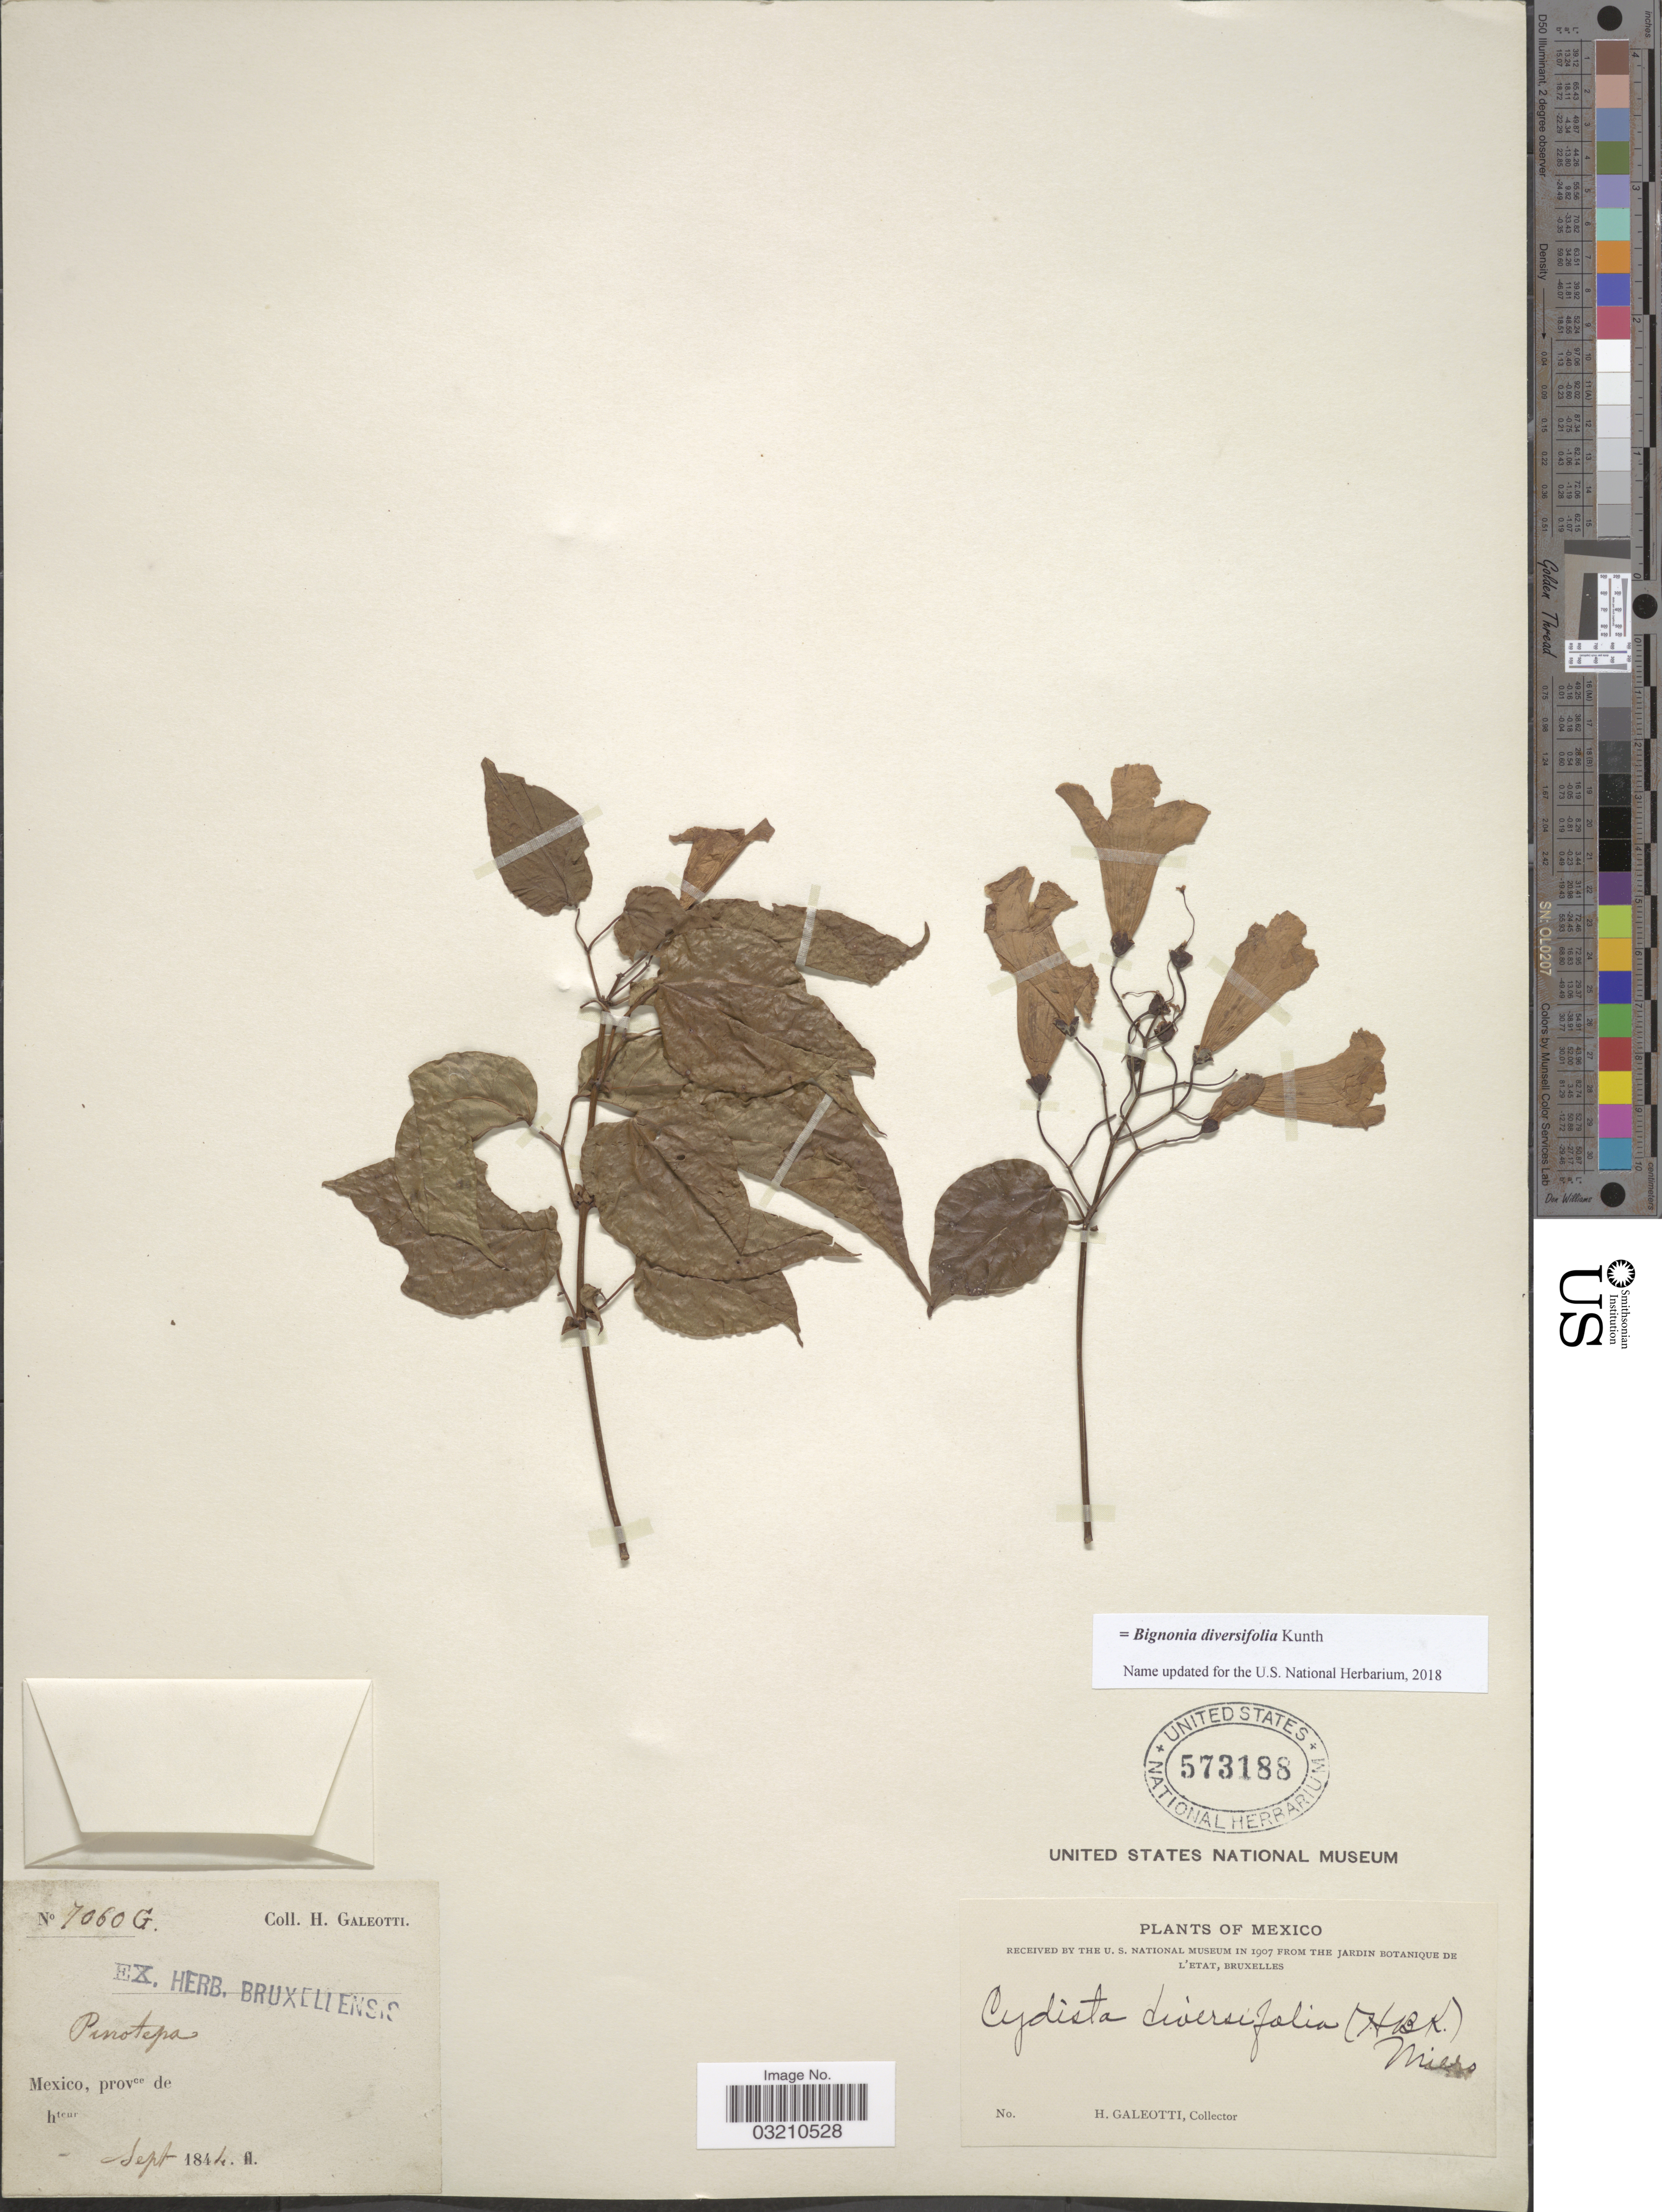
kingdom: Plantae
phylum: Tracheophyta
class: Magnoliopsida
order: Lamiales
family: Bignoniaceae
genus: Bignonia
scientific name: Bignonia diversifolia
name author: Kunth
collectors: H. G. Galeotti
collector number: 7060G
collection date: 1844-09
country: Mexico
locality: Pinotepa. Mexico.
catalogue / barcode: US 573188